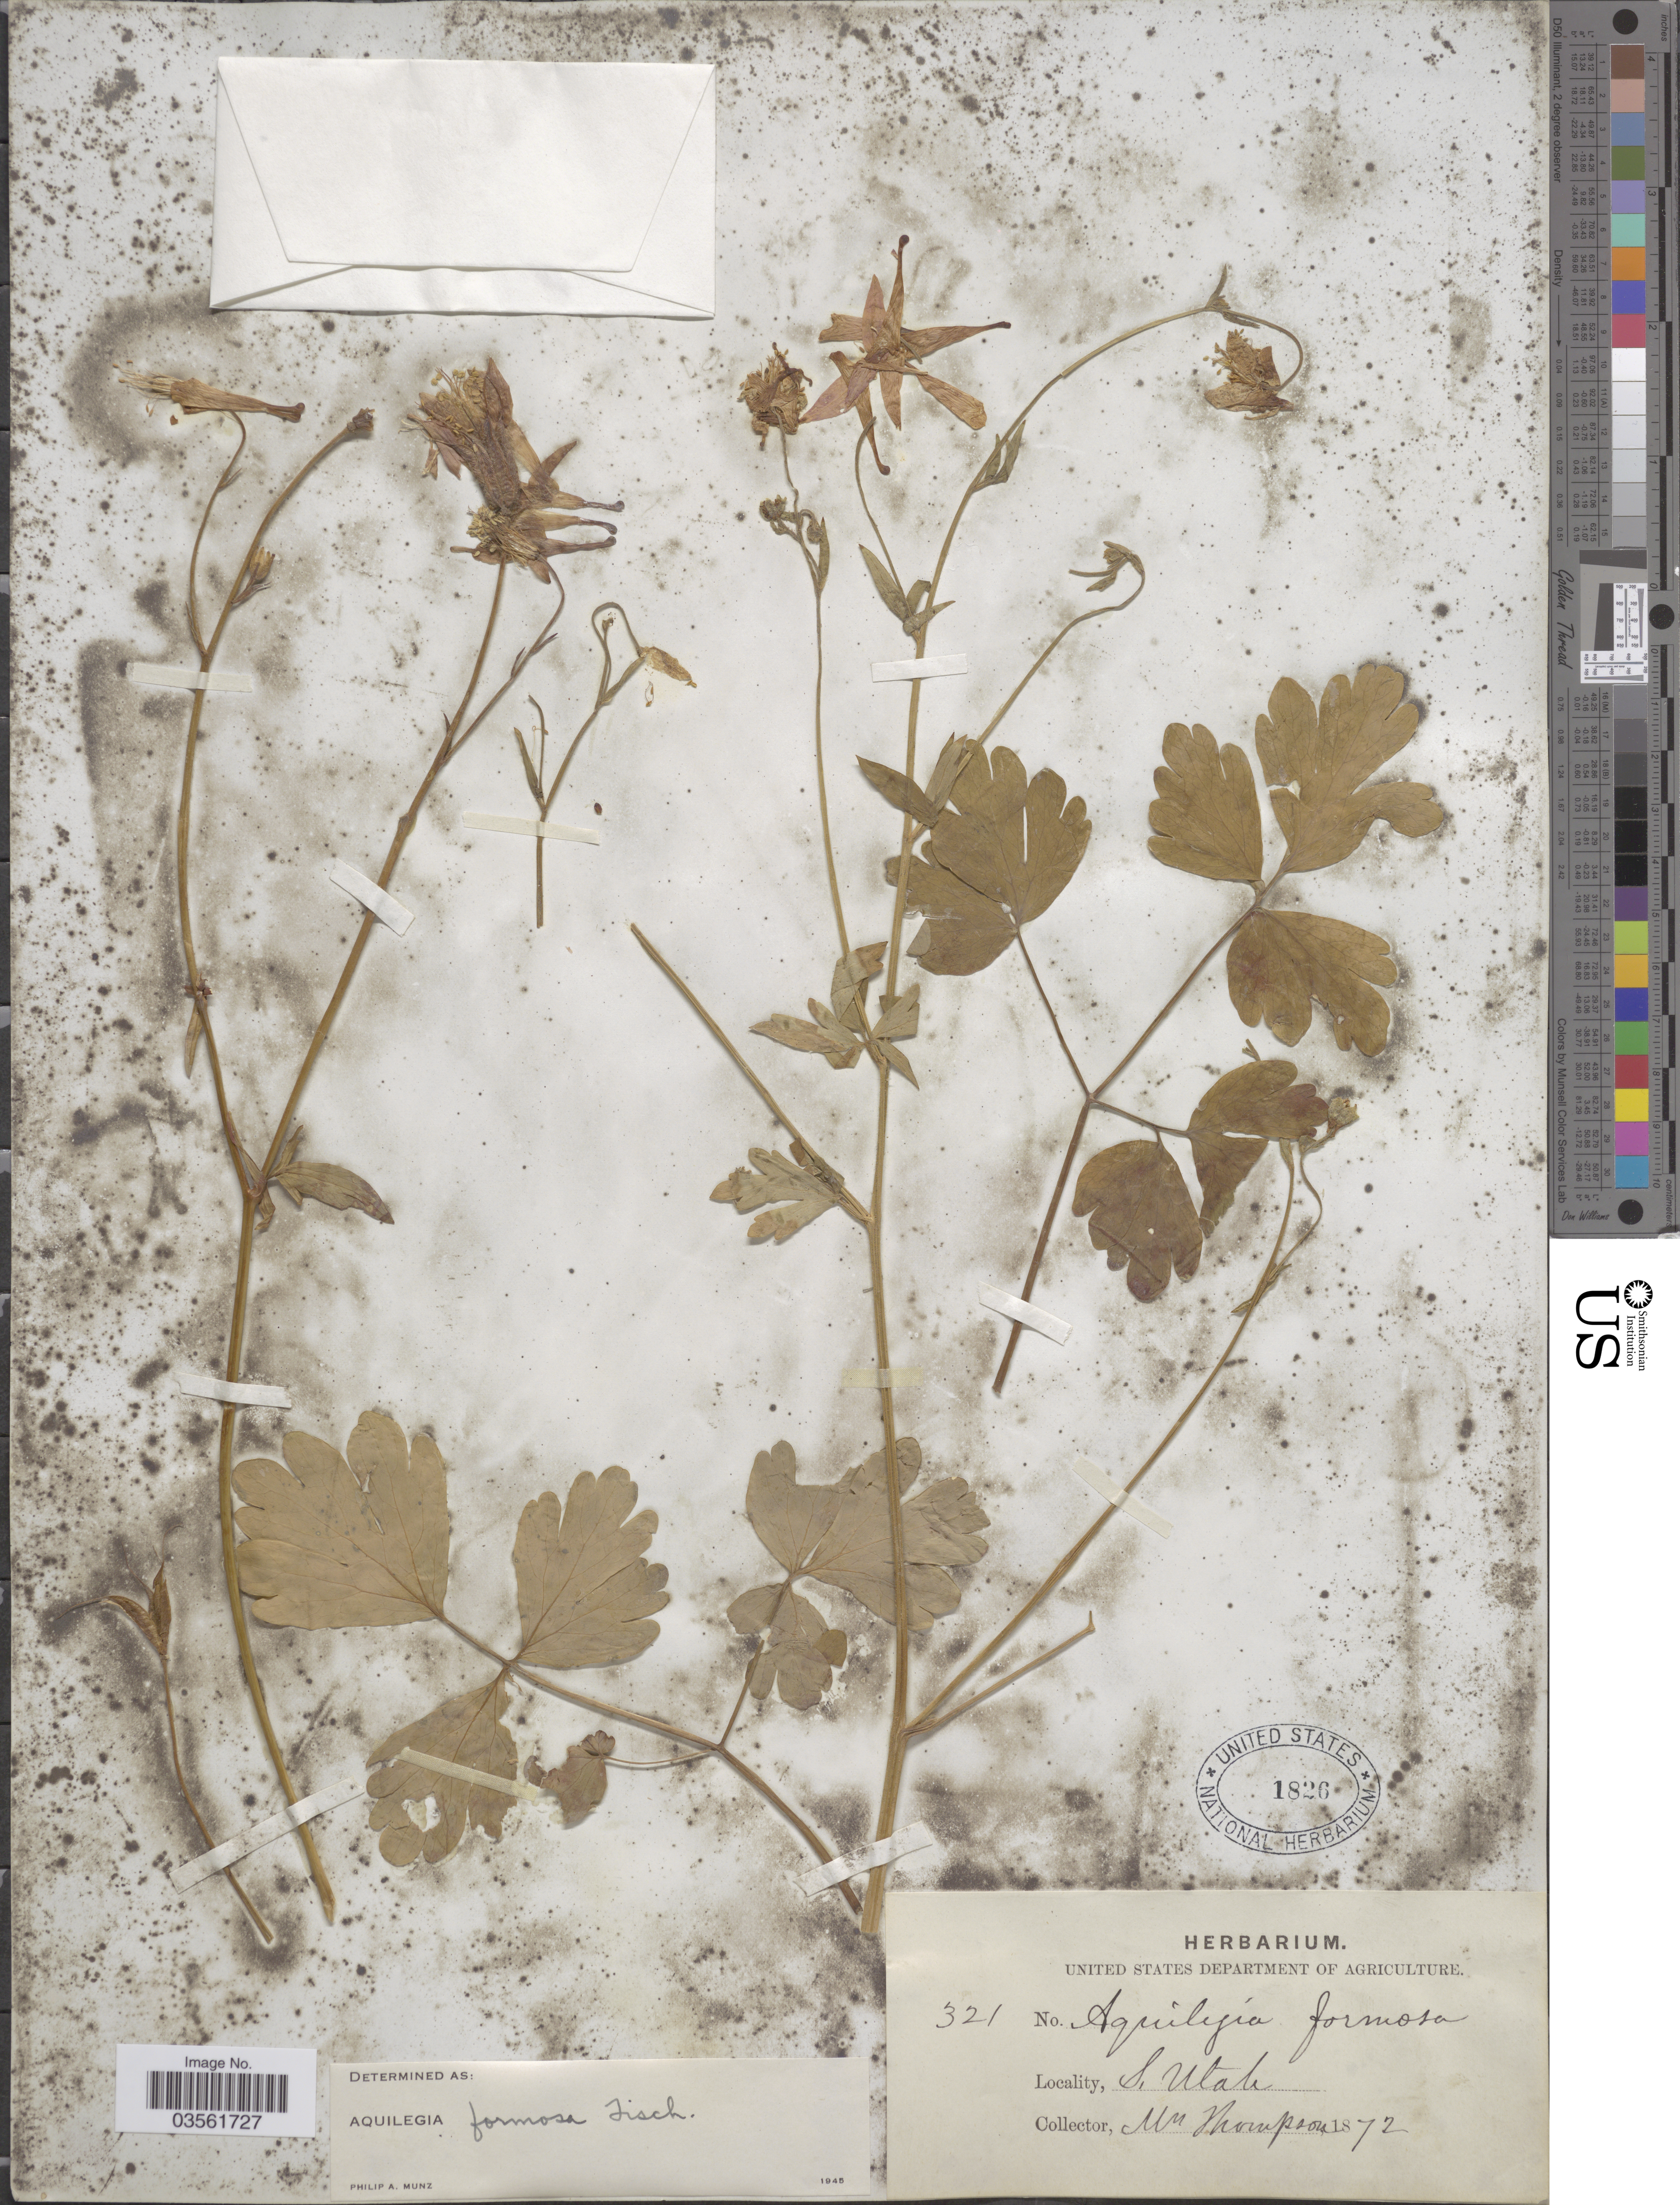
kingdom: Plantae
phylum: Tracheophyta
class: Magnoliopsida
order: Ranunculales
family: Ranunculaceae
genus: Aquilegia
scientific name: Aquilegia formosa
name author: Fisch. ex DC.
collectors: Thompson, --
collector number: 321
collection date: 1872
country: United States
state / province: Utah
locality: S. Utah.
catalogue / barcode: US 1826